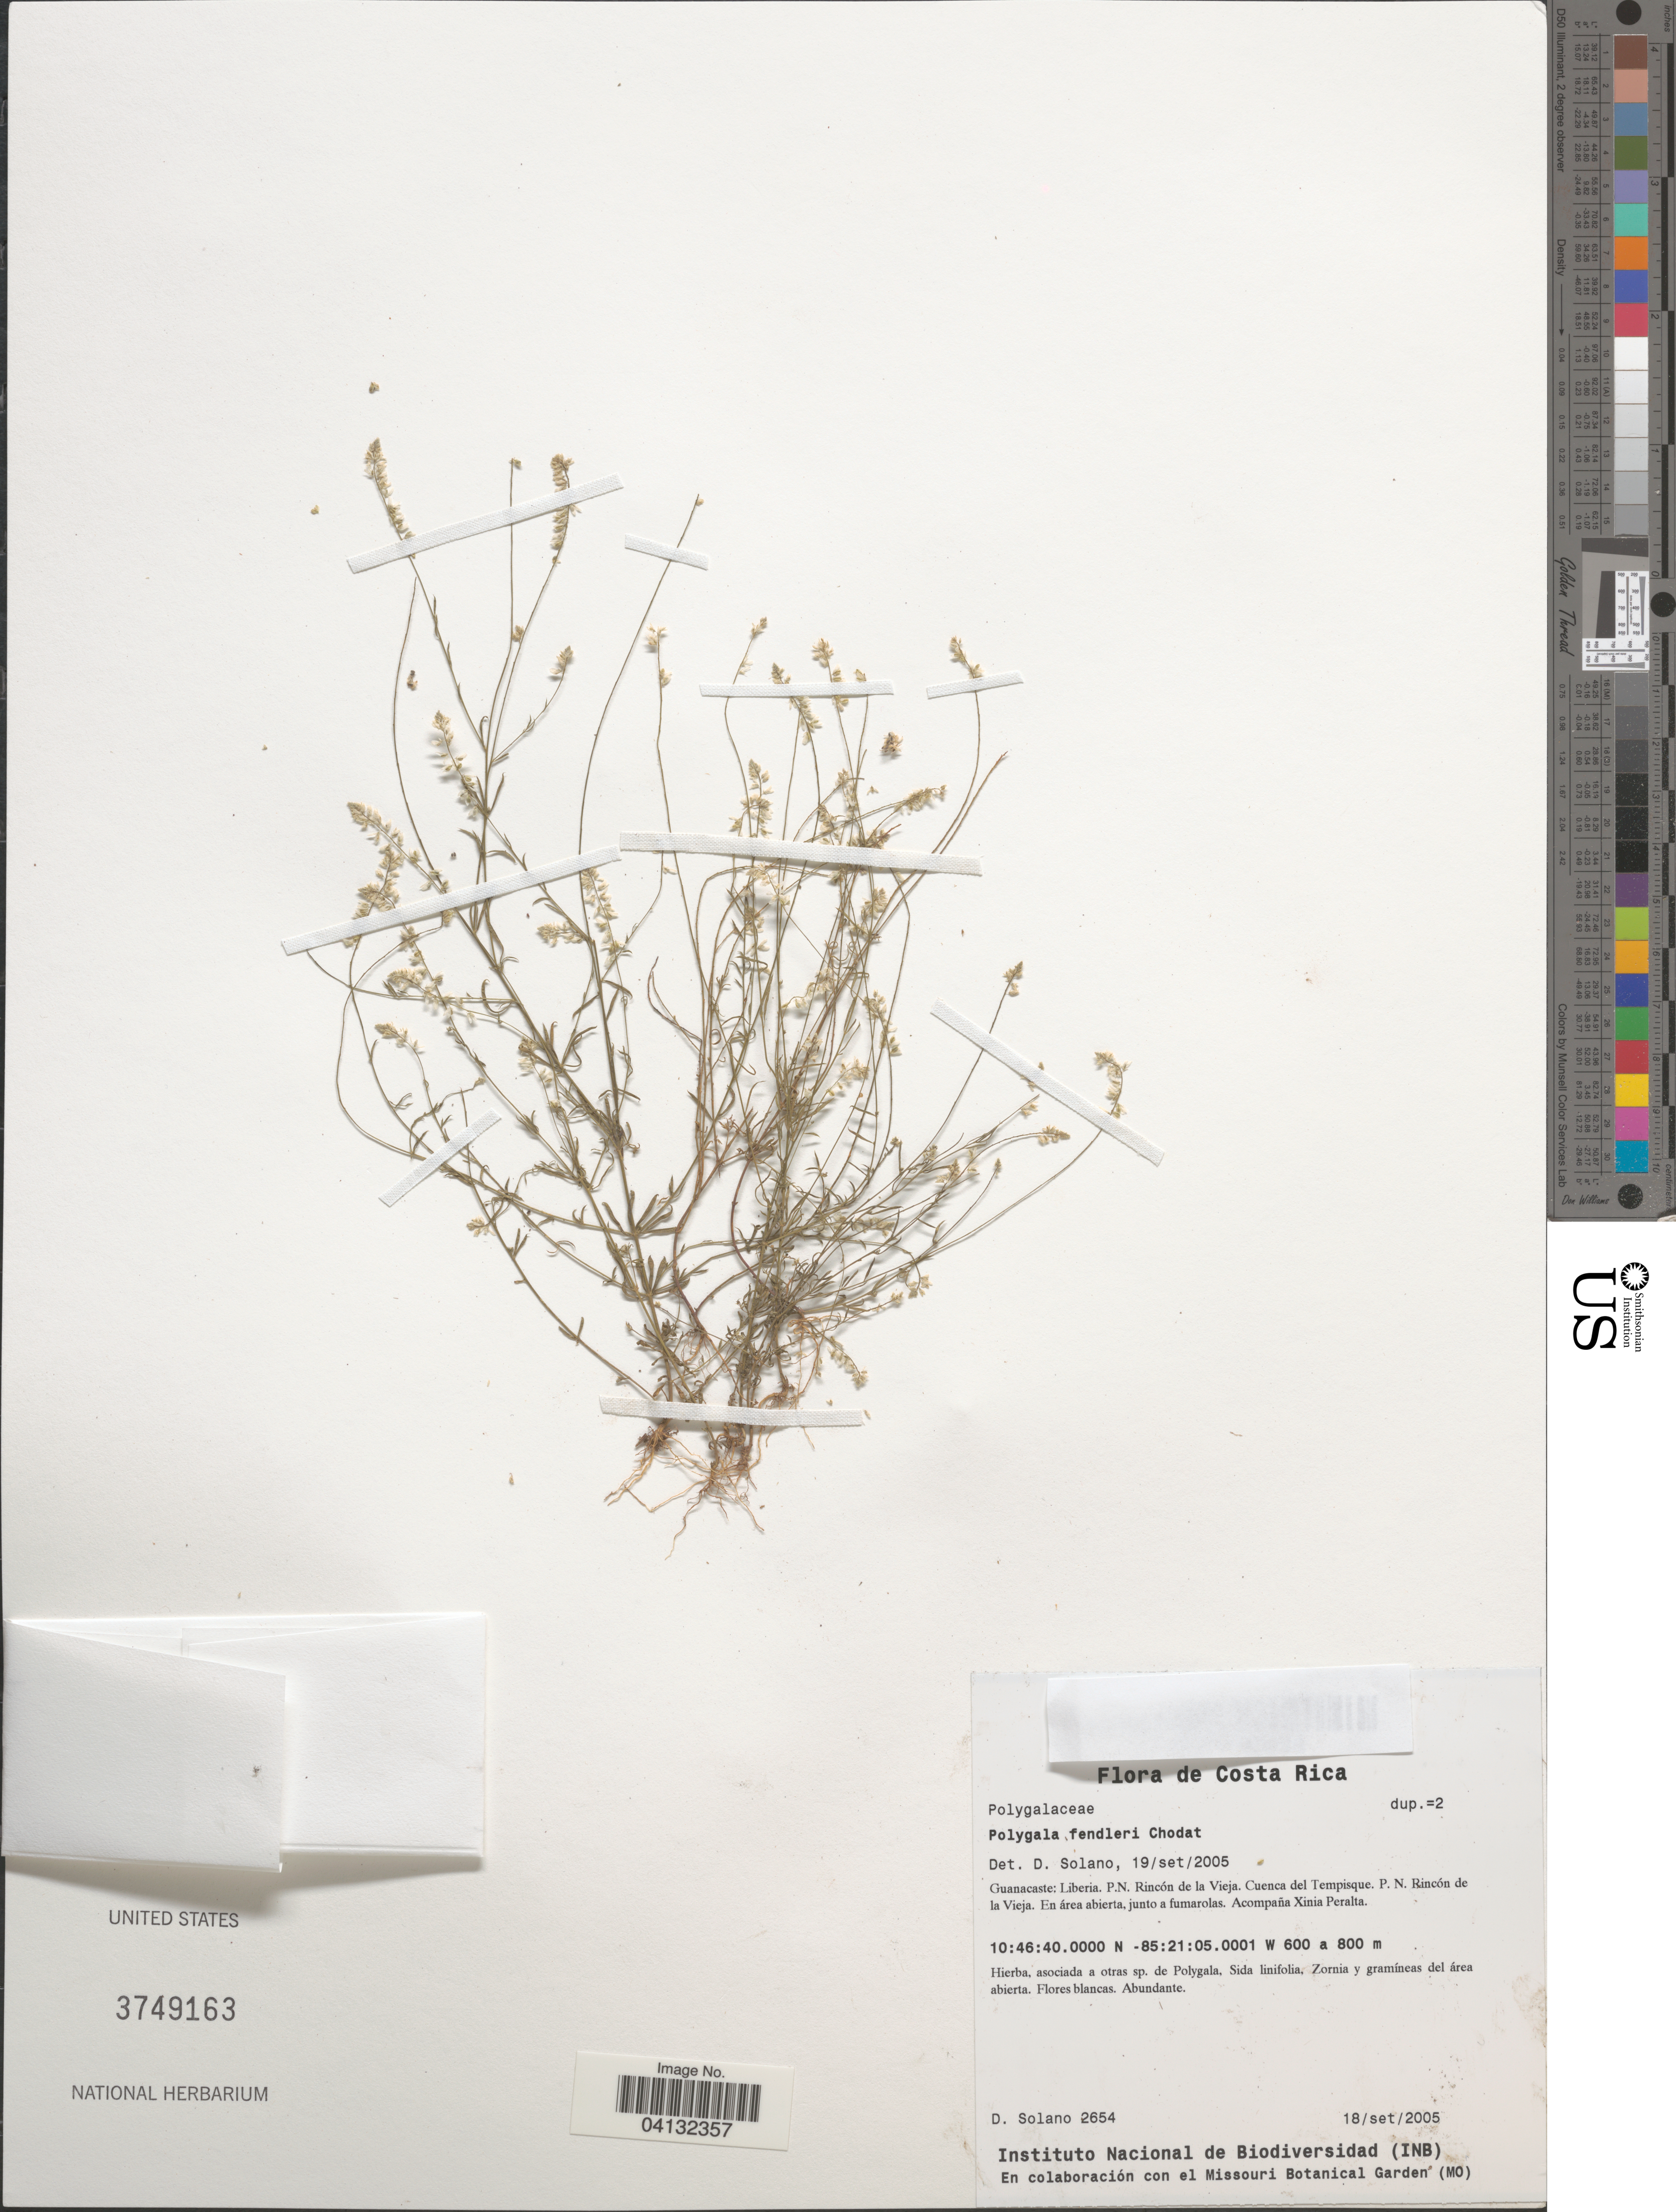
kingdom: Plantae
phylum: Tracheophyta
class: Magnoliopsida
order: Fabales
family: Polygalaceae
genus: Polygala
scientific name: Polygala fendleri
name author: Chodat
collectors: D. Solano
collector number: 2654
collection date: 2005-09-18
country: Costa Rica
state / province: Guanacaste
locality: Liberia. P.N. Rincón de la Vieja. Cuenca del Tempisque. P. N. Rincón de la Vieja. En área abierta, junto a fumarolas.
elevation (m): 600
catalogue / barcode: US 3749163